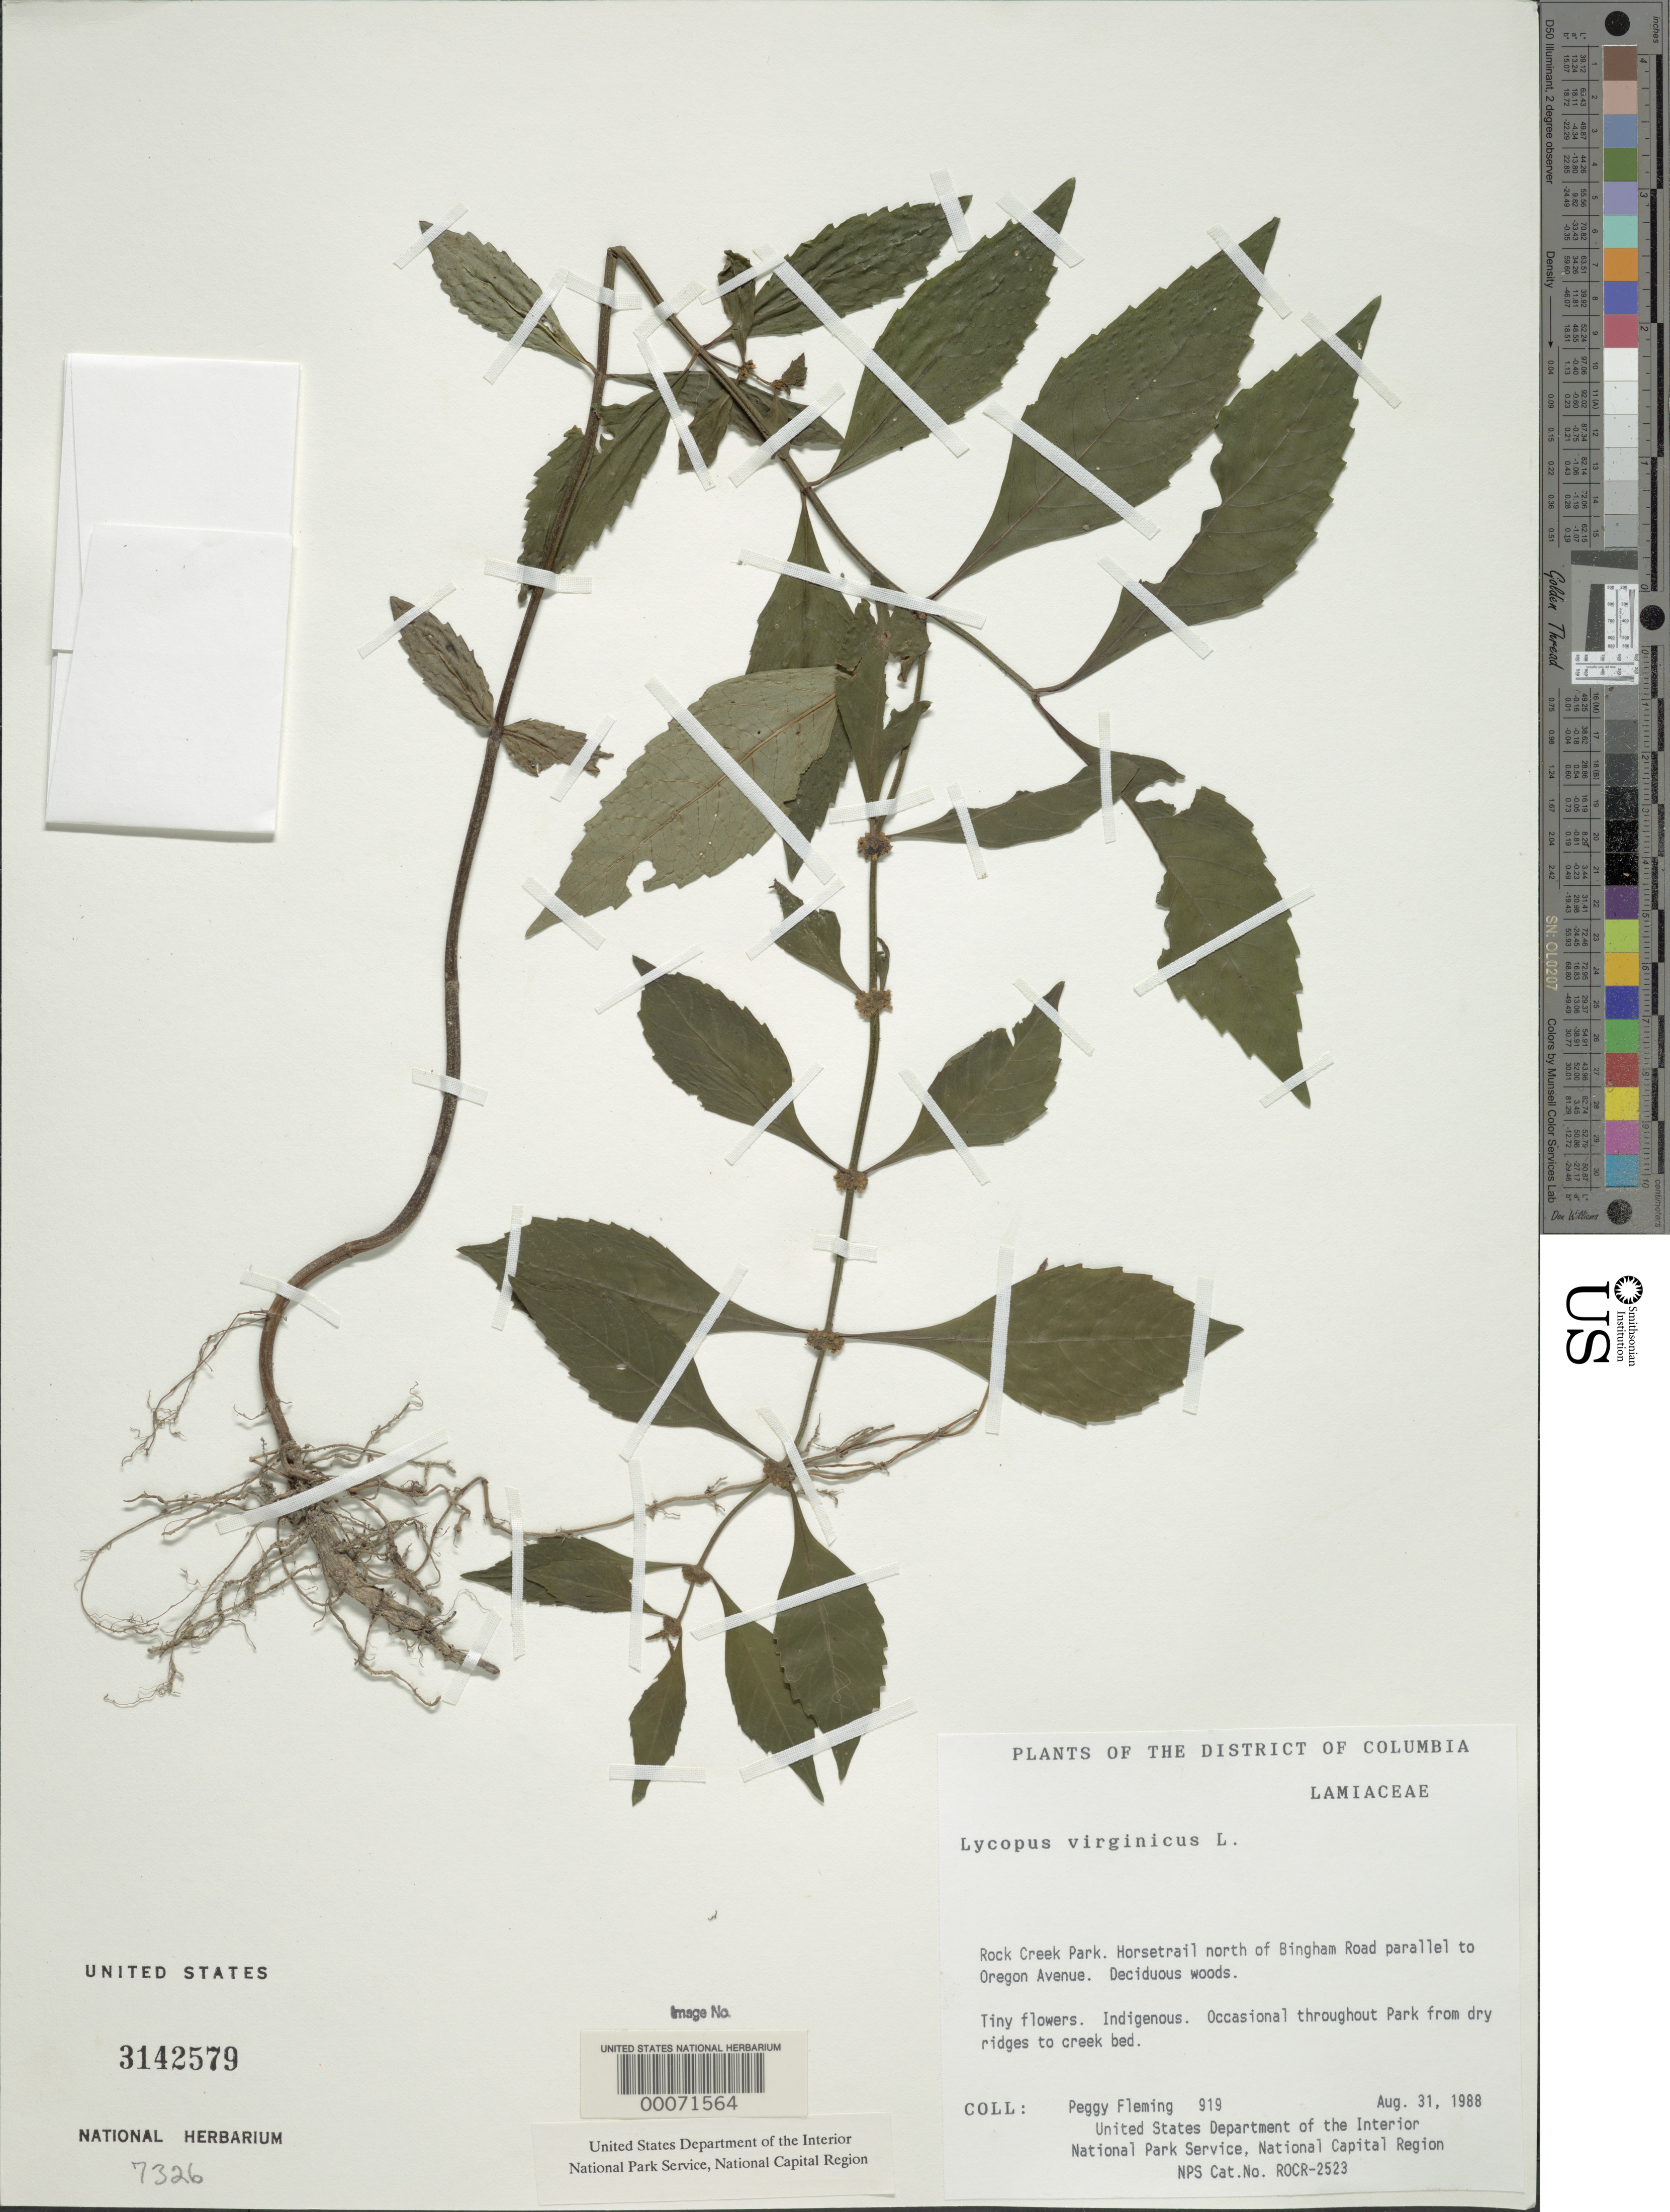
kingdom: Plantae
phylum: Tracheophyta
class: Magnoliopsida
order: Lamiales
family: Lamiaceae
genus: Lycopus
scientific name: Lycopus virginicus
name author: L.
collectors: P. Fleming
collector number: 919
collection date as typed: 31 Aug 1988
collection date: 1988-08-31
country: United States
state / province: District of Columbia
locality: Rock Creek Park, N of Bingham Road parallel to Oregon Ave Rock Creek Park and vicinity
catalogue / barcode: US 3142579